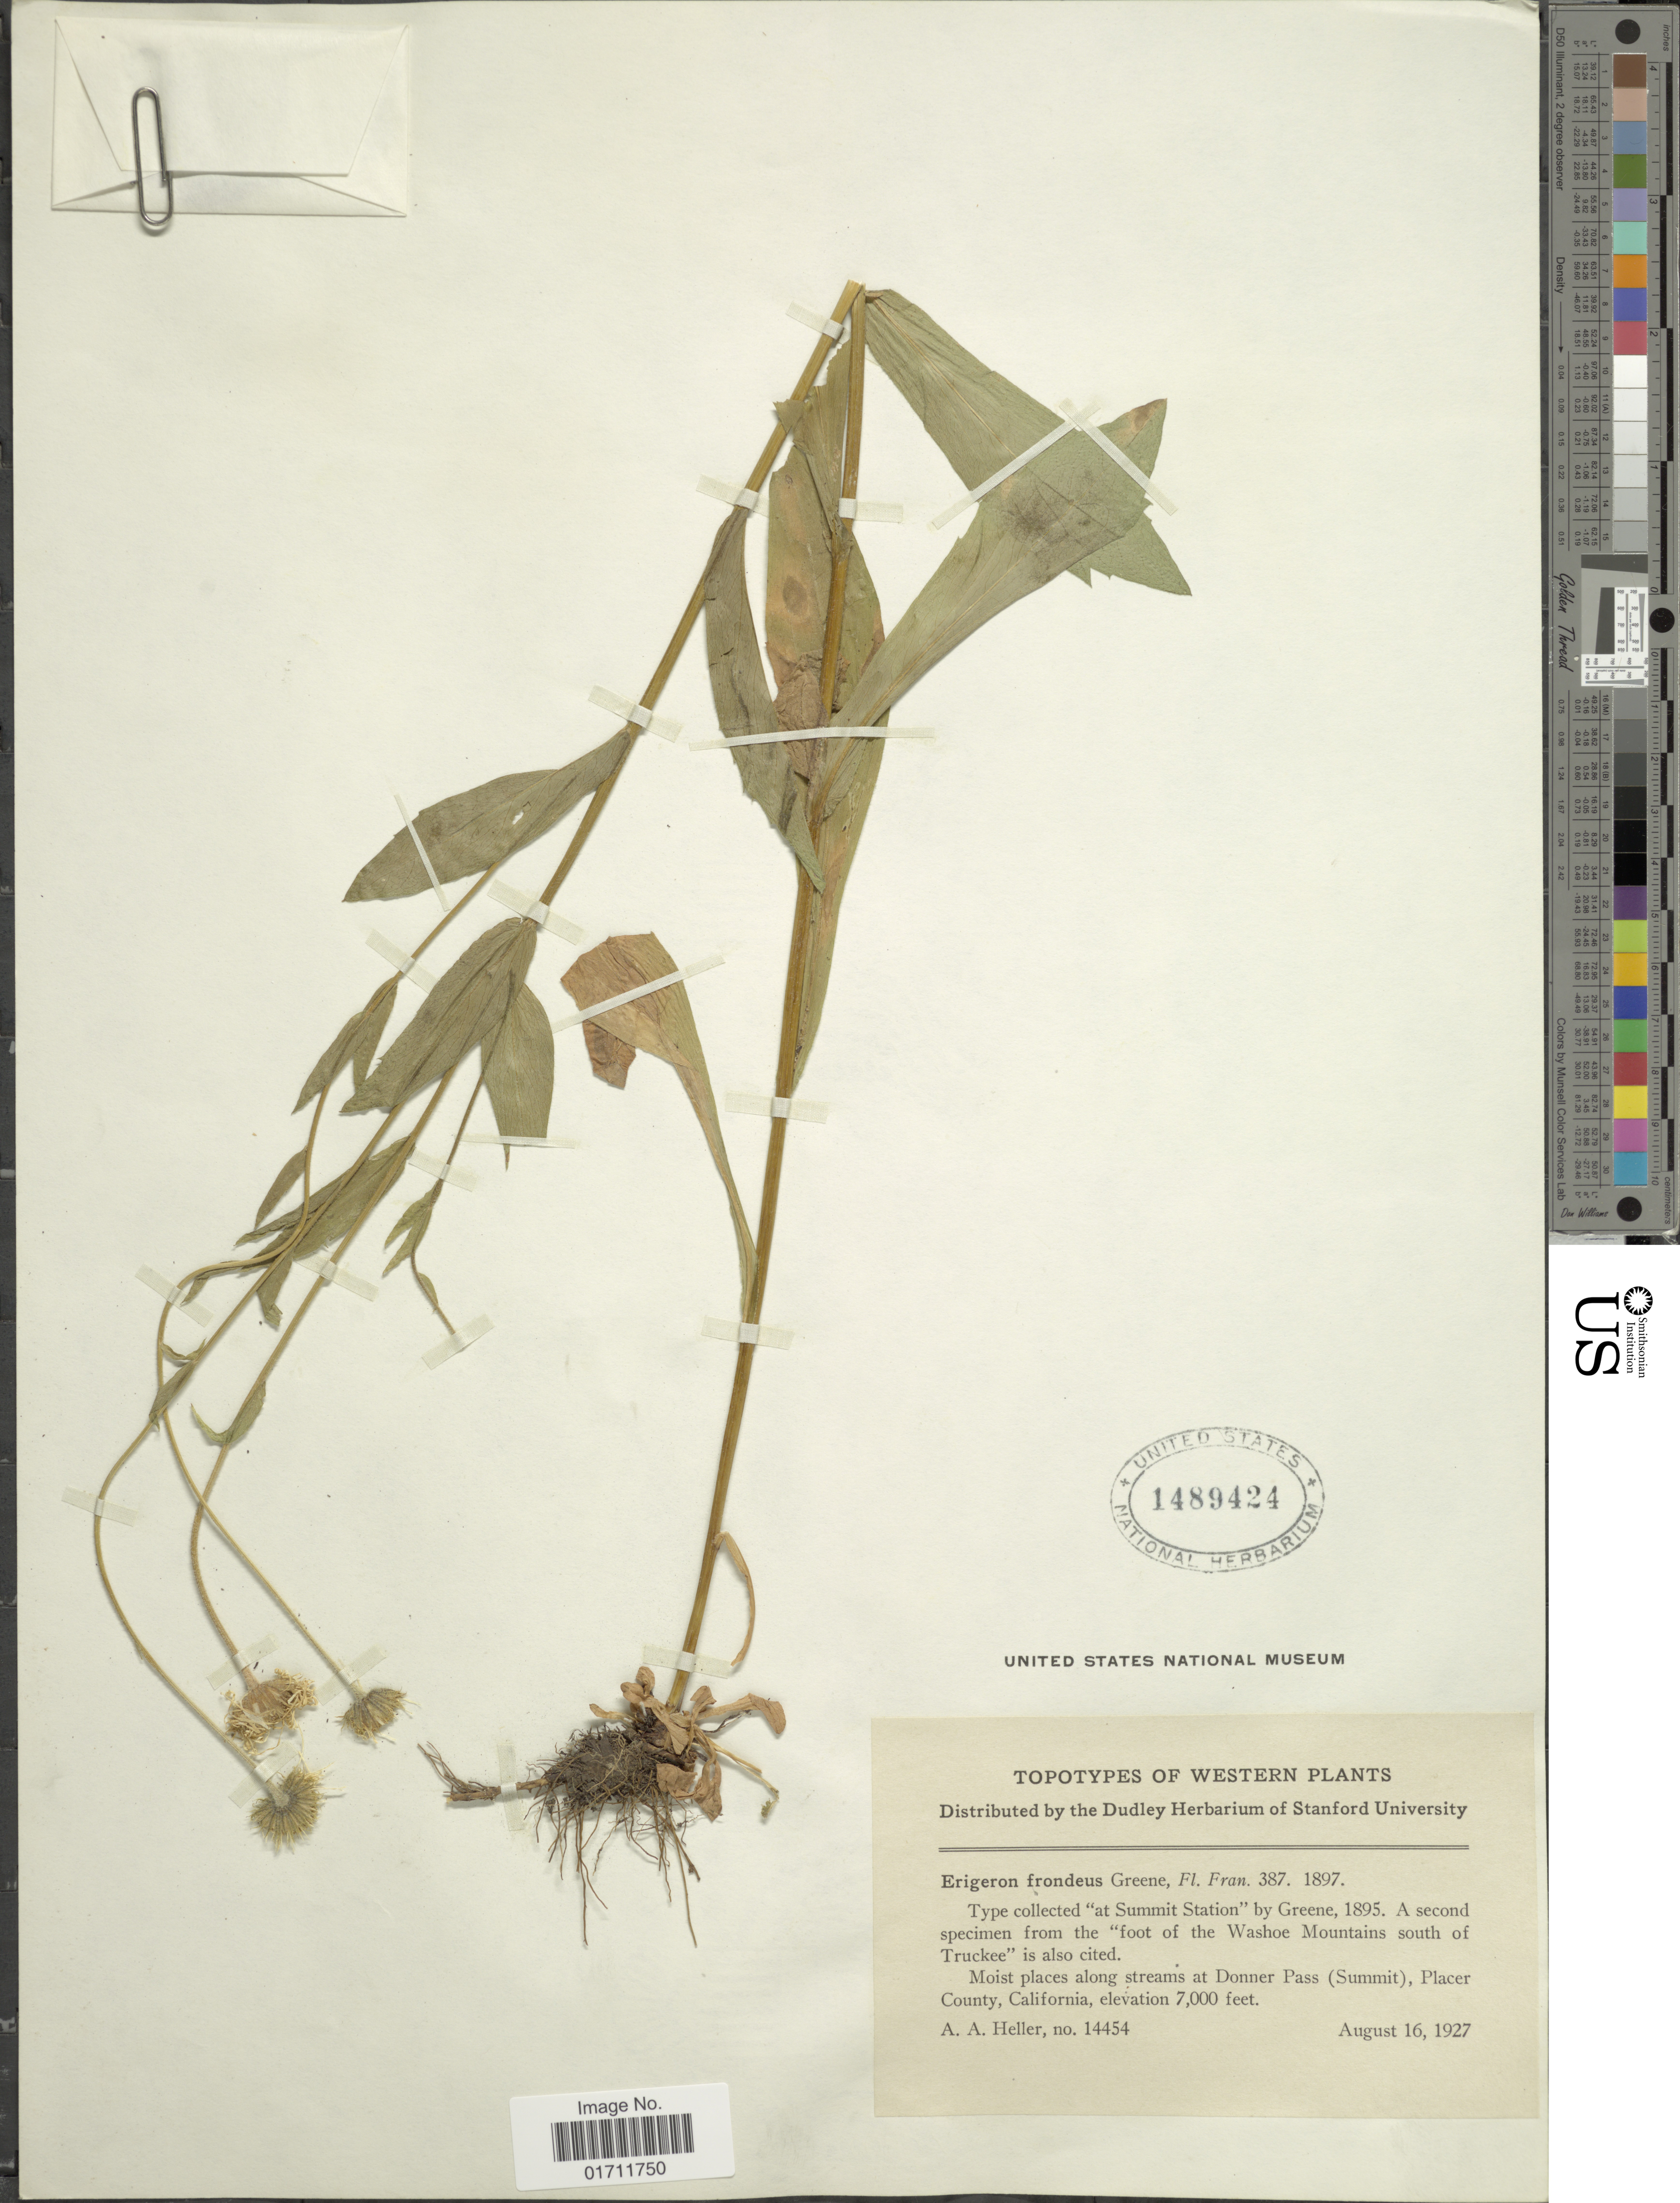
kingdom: Plantae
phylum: Tracheophyta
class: Magnoliopsida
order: Asterales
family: Asteraceae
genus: Erigeron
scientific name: Erigeron coulteri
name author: Porter in Porter & J.M. Coult.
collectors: A. A. Heller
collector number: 14454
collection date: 1927-08-16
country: United States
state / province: California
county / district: Placer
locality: Topotypes of Western, A second specimen from the 'foot of the Washoe Mountain south of Truckee' is also cited. Moist places along streams at Donner Pass (Summit), Placer County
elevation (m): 2134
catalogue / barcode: US 1489424